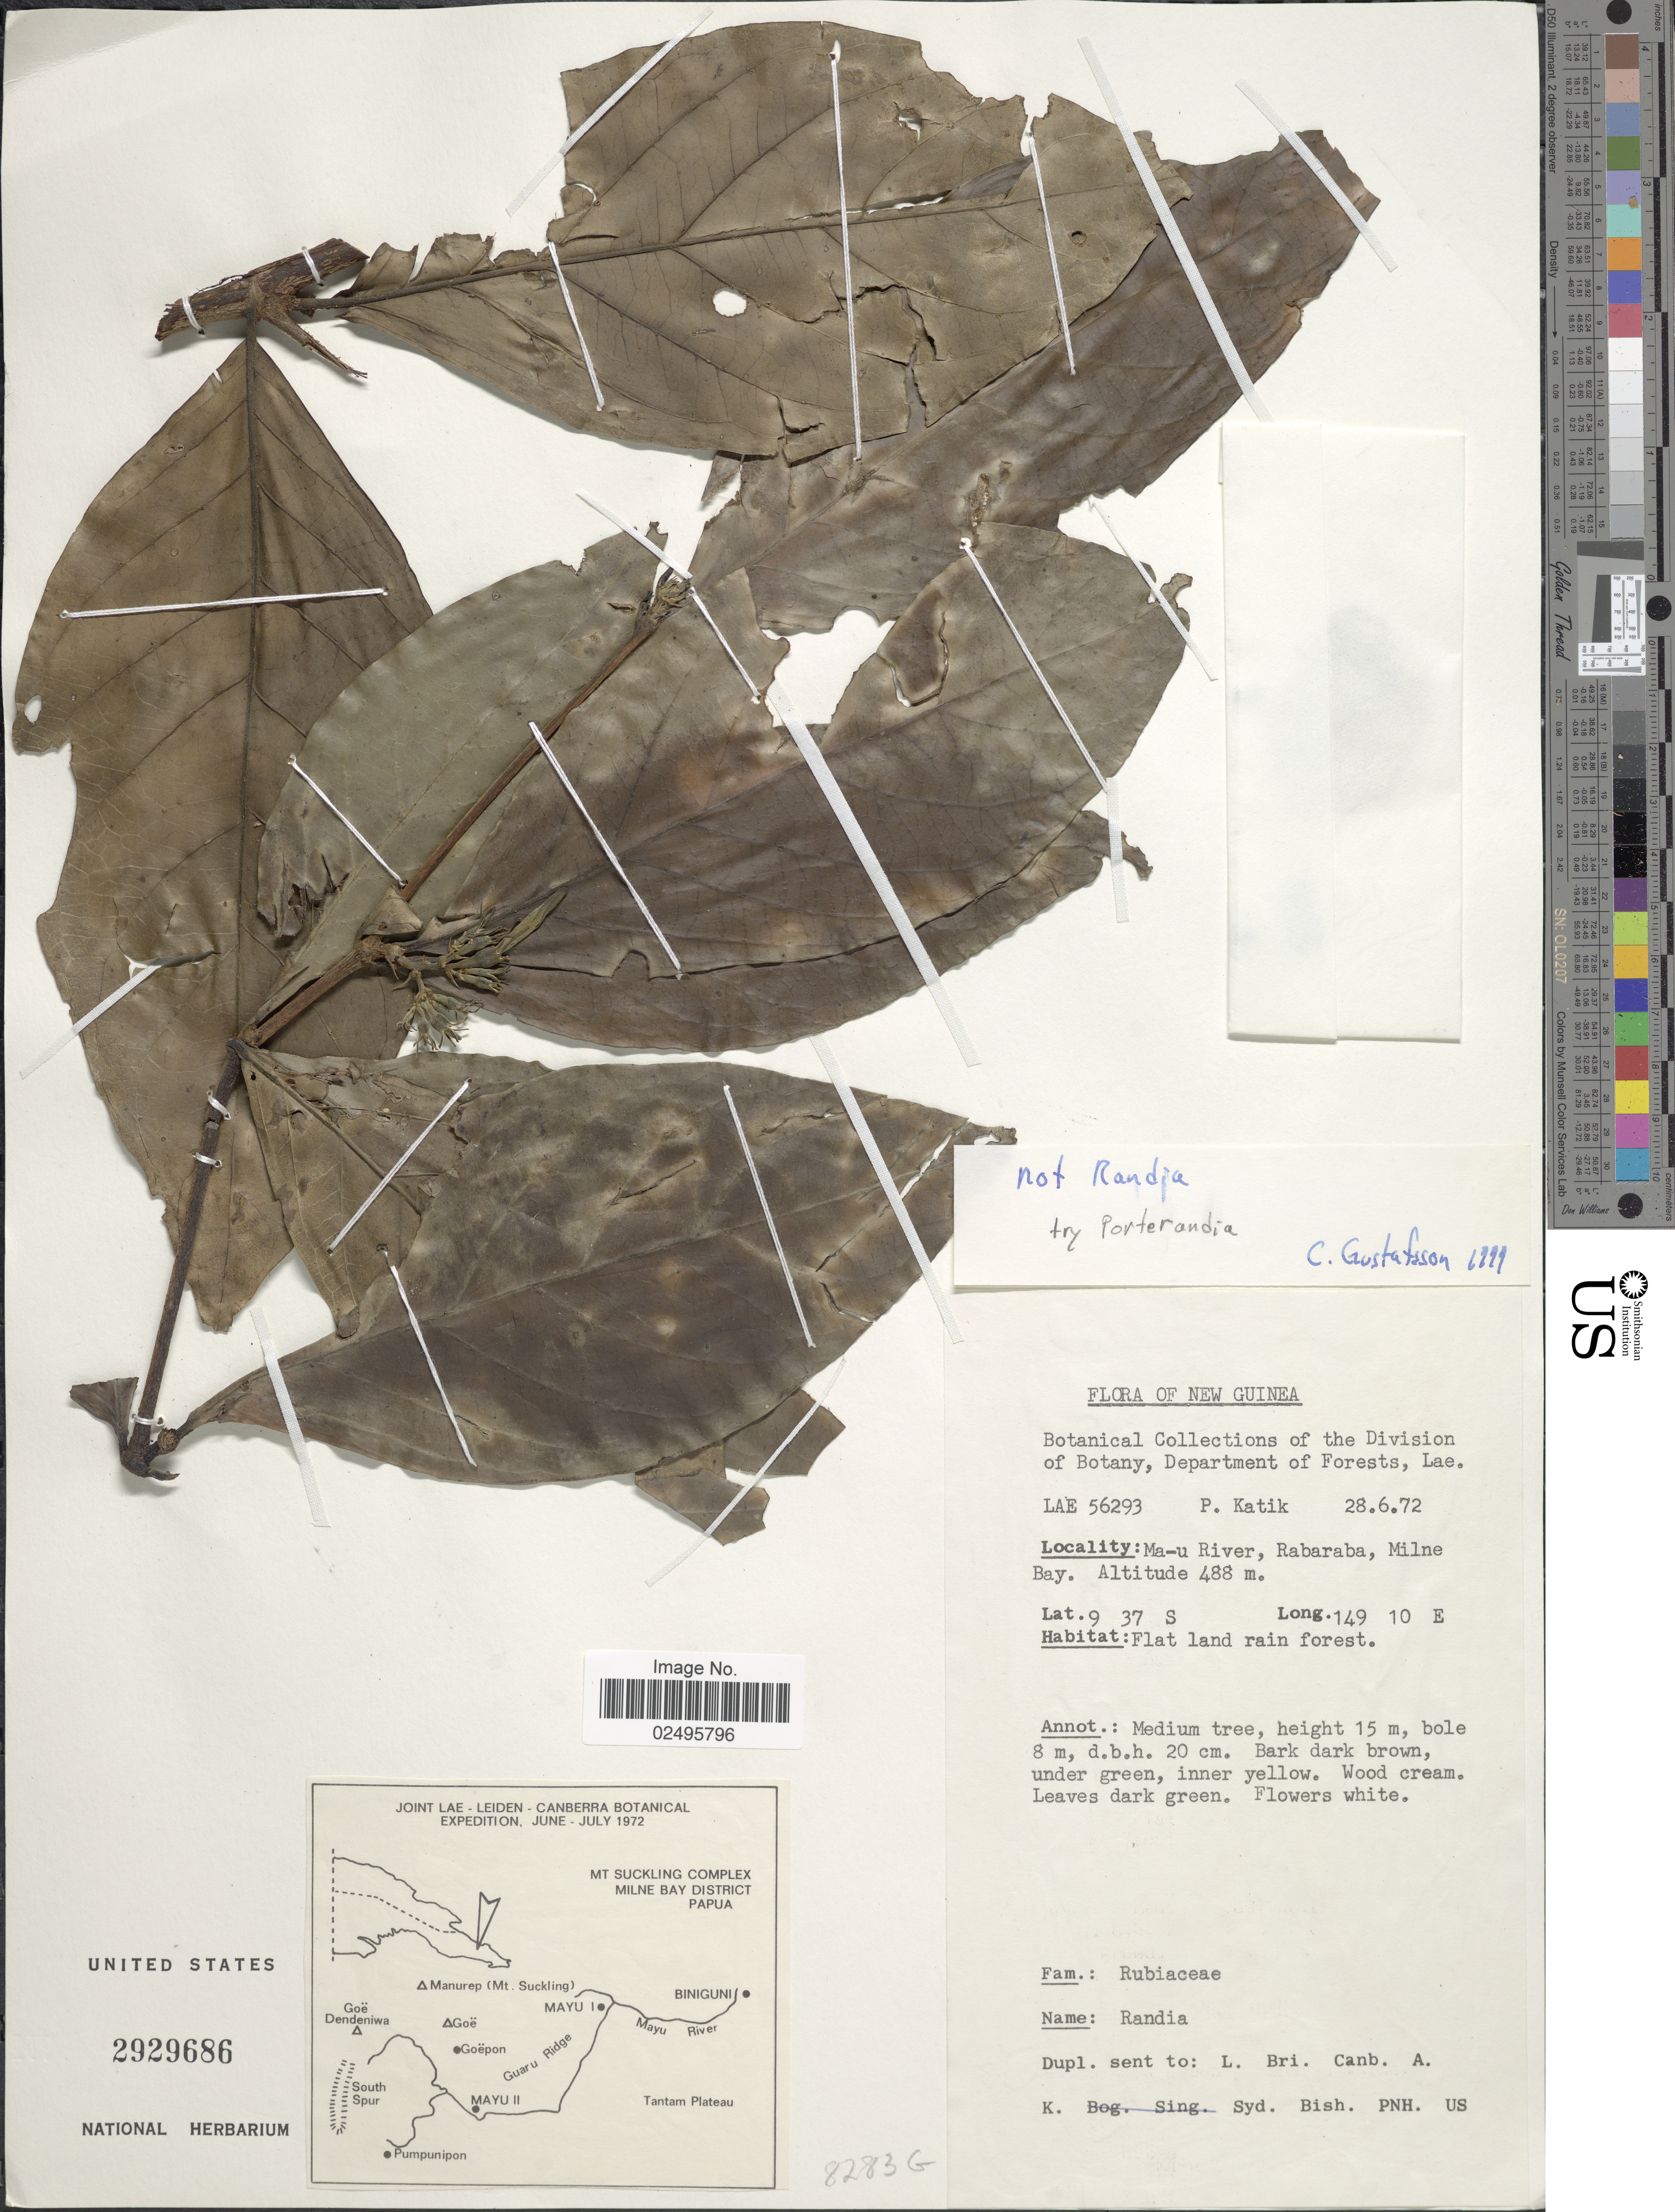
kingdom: Plantae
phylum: Tracheophyta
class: Magnoliopsida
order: Gentianales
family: Rubiaceae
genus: Porterandia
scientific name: Porterandia sp.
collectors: P. Katik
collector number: LAE 56293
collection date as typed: Transcribed d/m/y: 28/6/72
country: Papua New Guinea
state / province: Milne Bay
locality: New Guinea. Ma'u River, Rabaraba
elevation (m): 488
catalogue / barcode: US 2929686